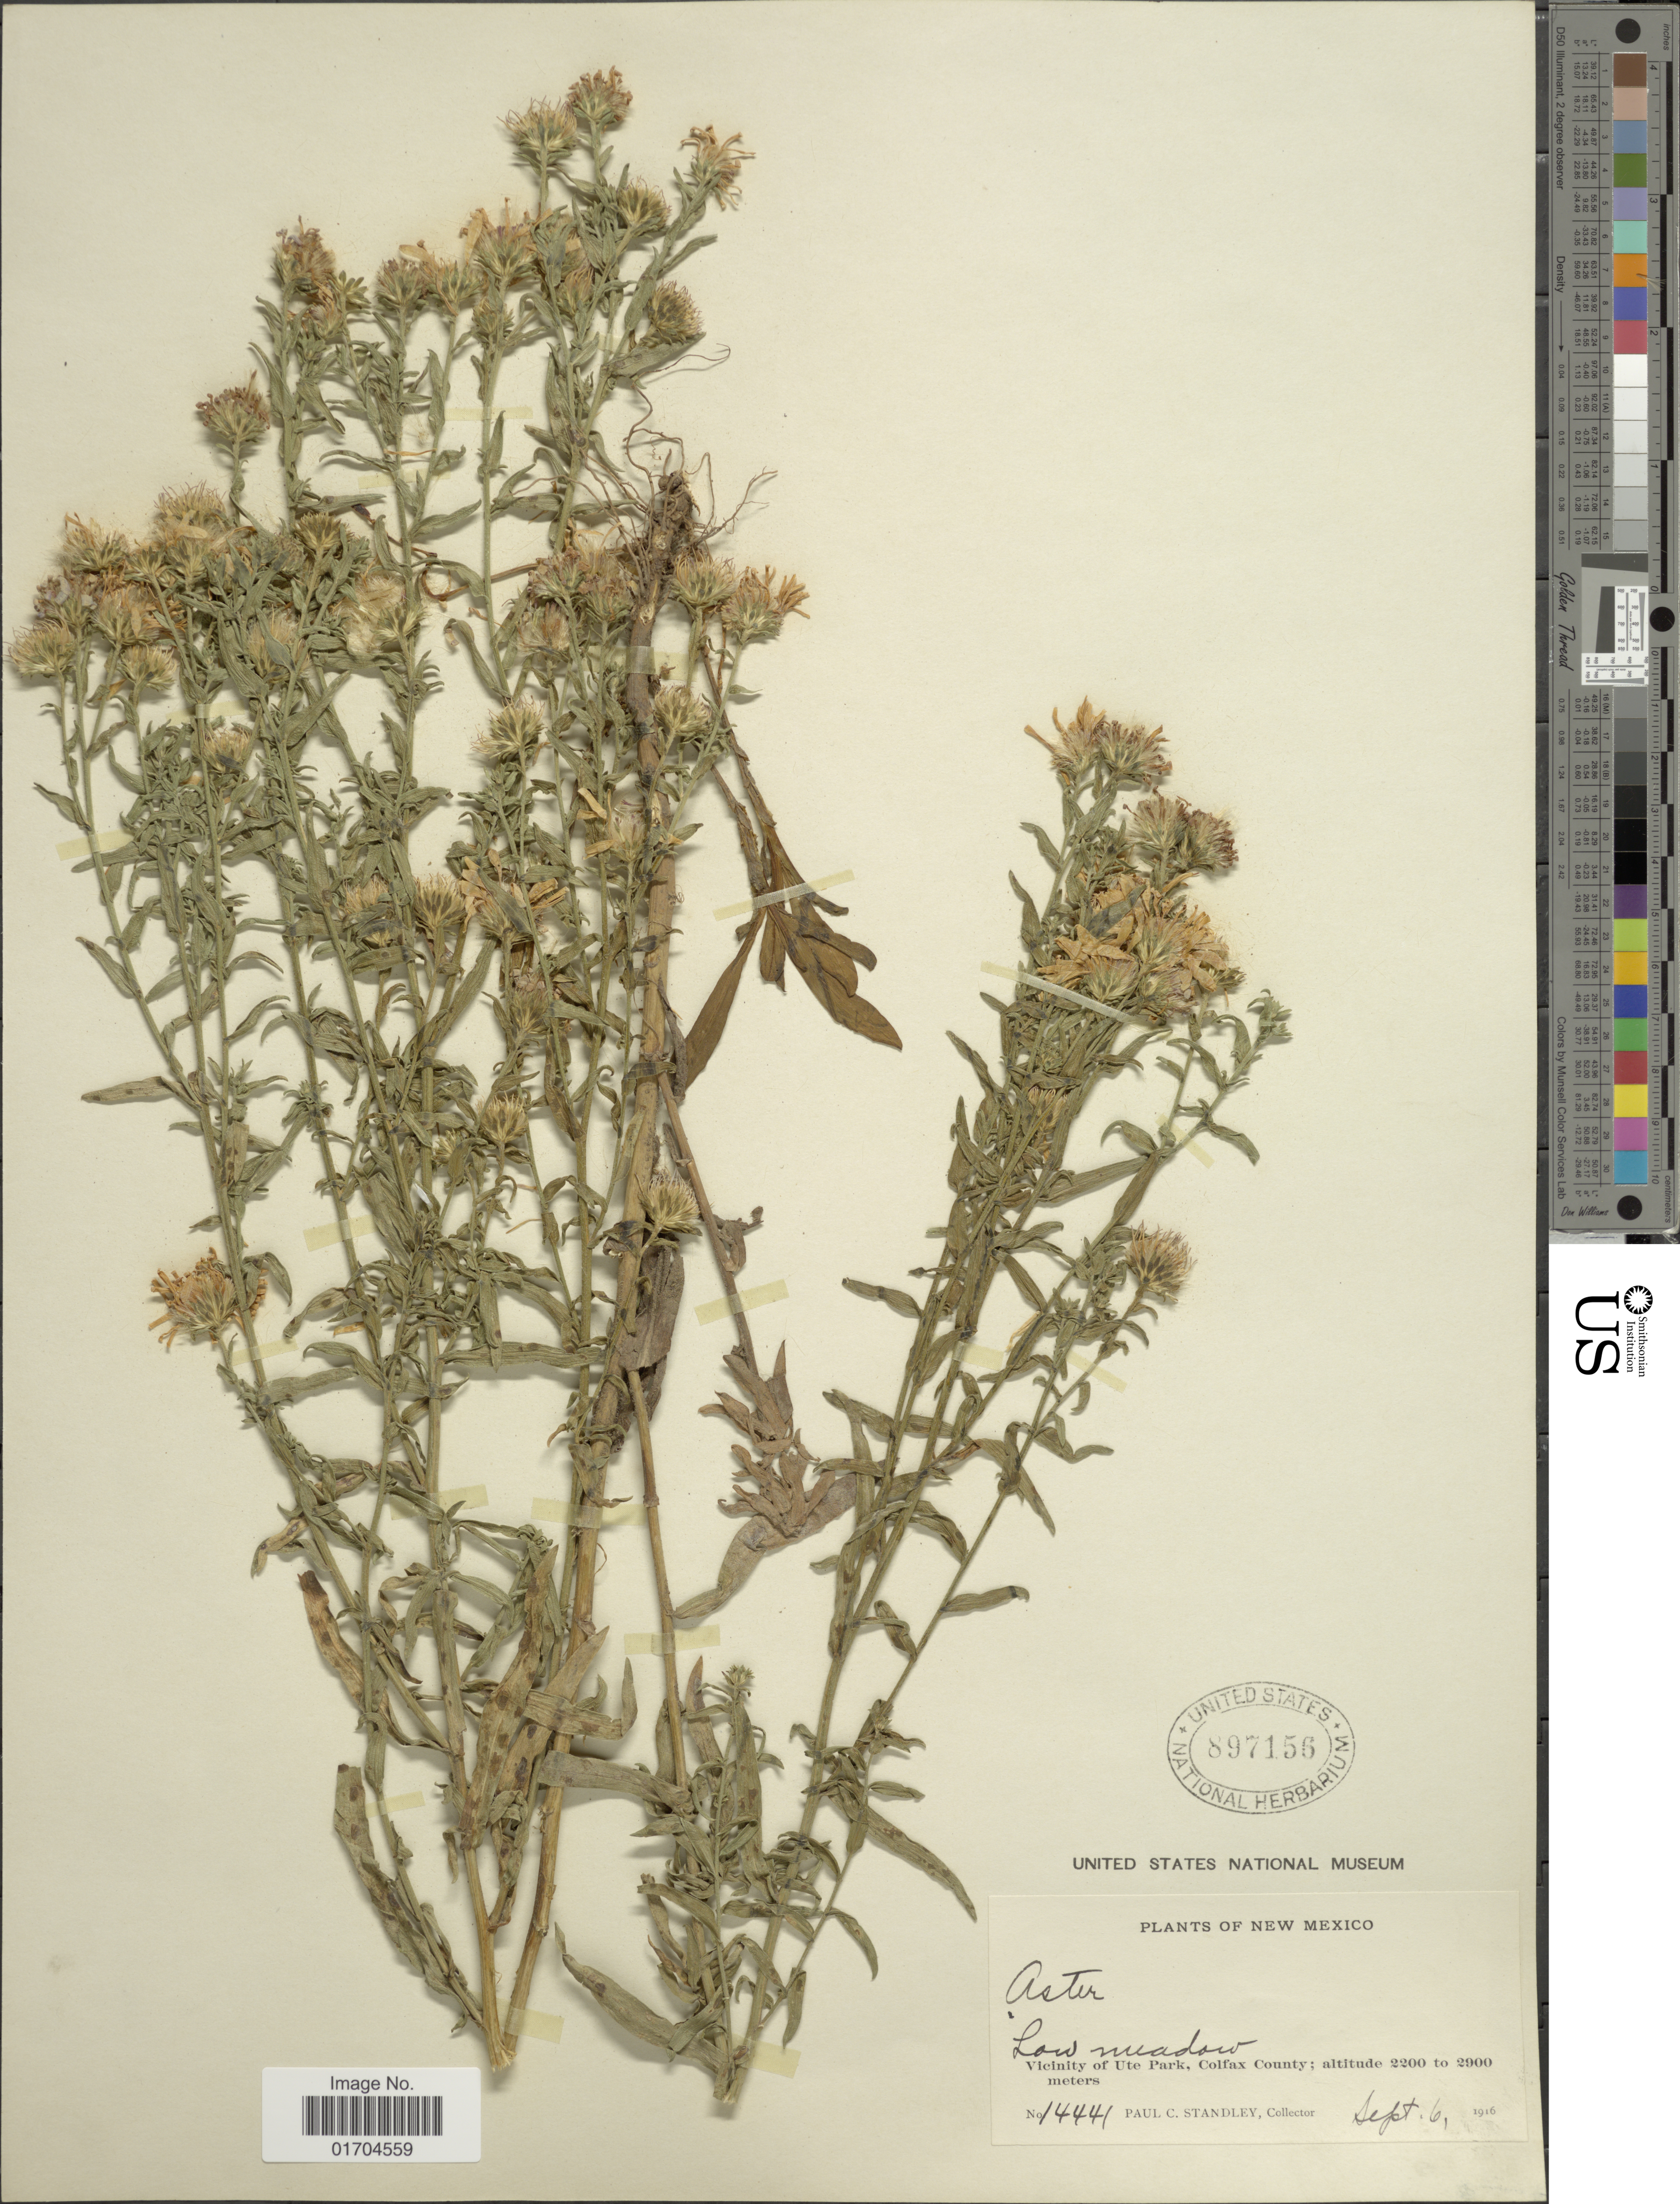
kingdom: Plantae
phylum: Tracheophyta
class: Magnoliopsida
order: Asterales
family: Asteraceae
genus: Symphyotrichum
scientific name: Symphyotrichum sp.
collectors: P. C. Standley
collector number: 14441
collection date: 1916-09-06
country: United States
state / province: New Mexico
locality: Vicinity of Ute Park, Colfax County.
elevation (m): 2200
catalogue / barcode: US 897156